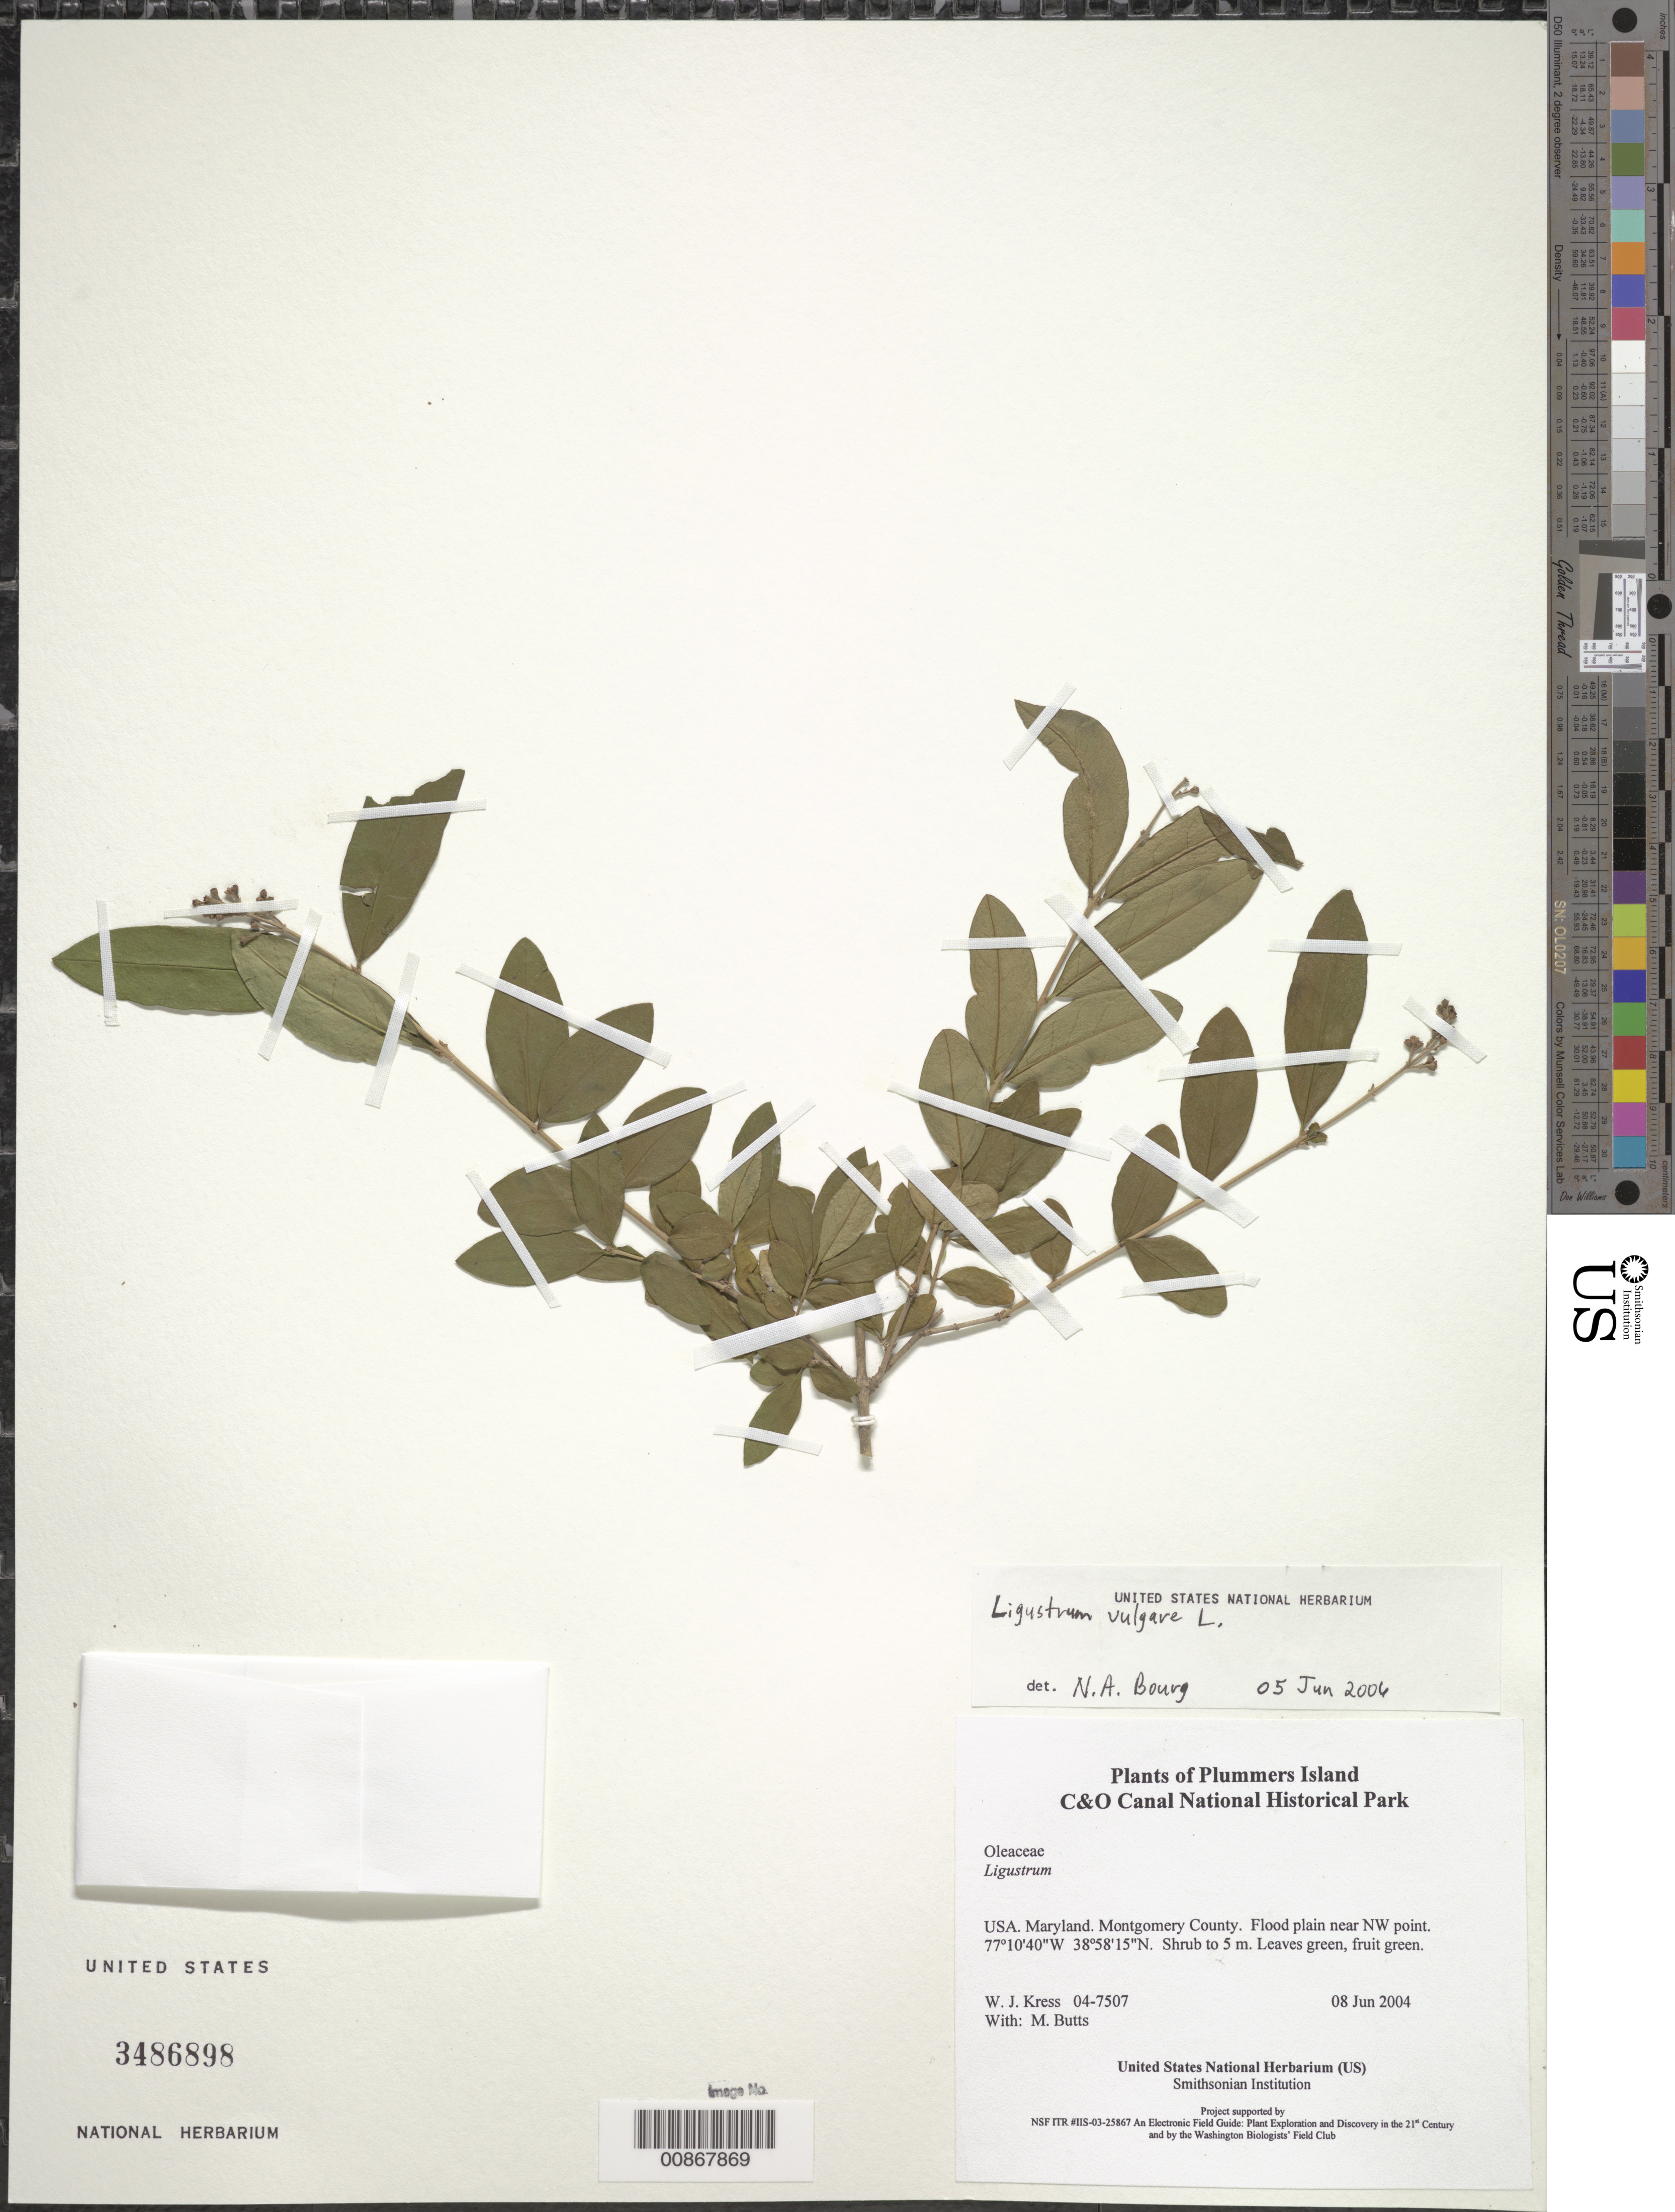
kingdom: Plantae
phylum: Tracheophyta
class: Magnoliopsida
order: Lamiales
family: Oleaceae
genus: Ligustrum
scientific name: Ligustrum vulgare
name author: L.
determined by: Bourg, N. A.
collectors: W. J. Kress & M. B. Butts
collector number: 04-7507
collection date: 2004-06-08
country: United States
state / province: Maryland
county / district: Montgomery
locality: Chesapeake and Ohio Canal National Historical Park, Plummers Island, flood plain near NW point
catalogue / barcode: US 3486898